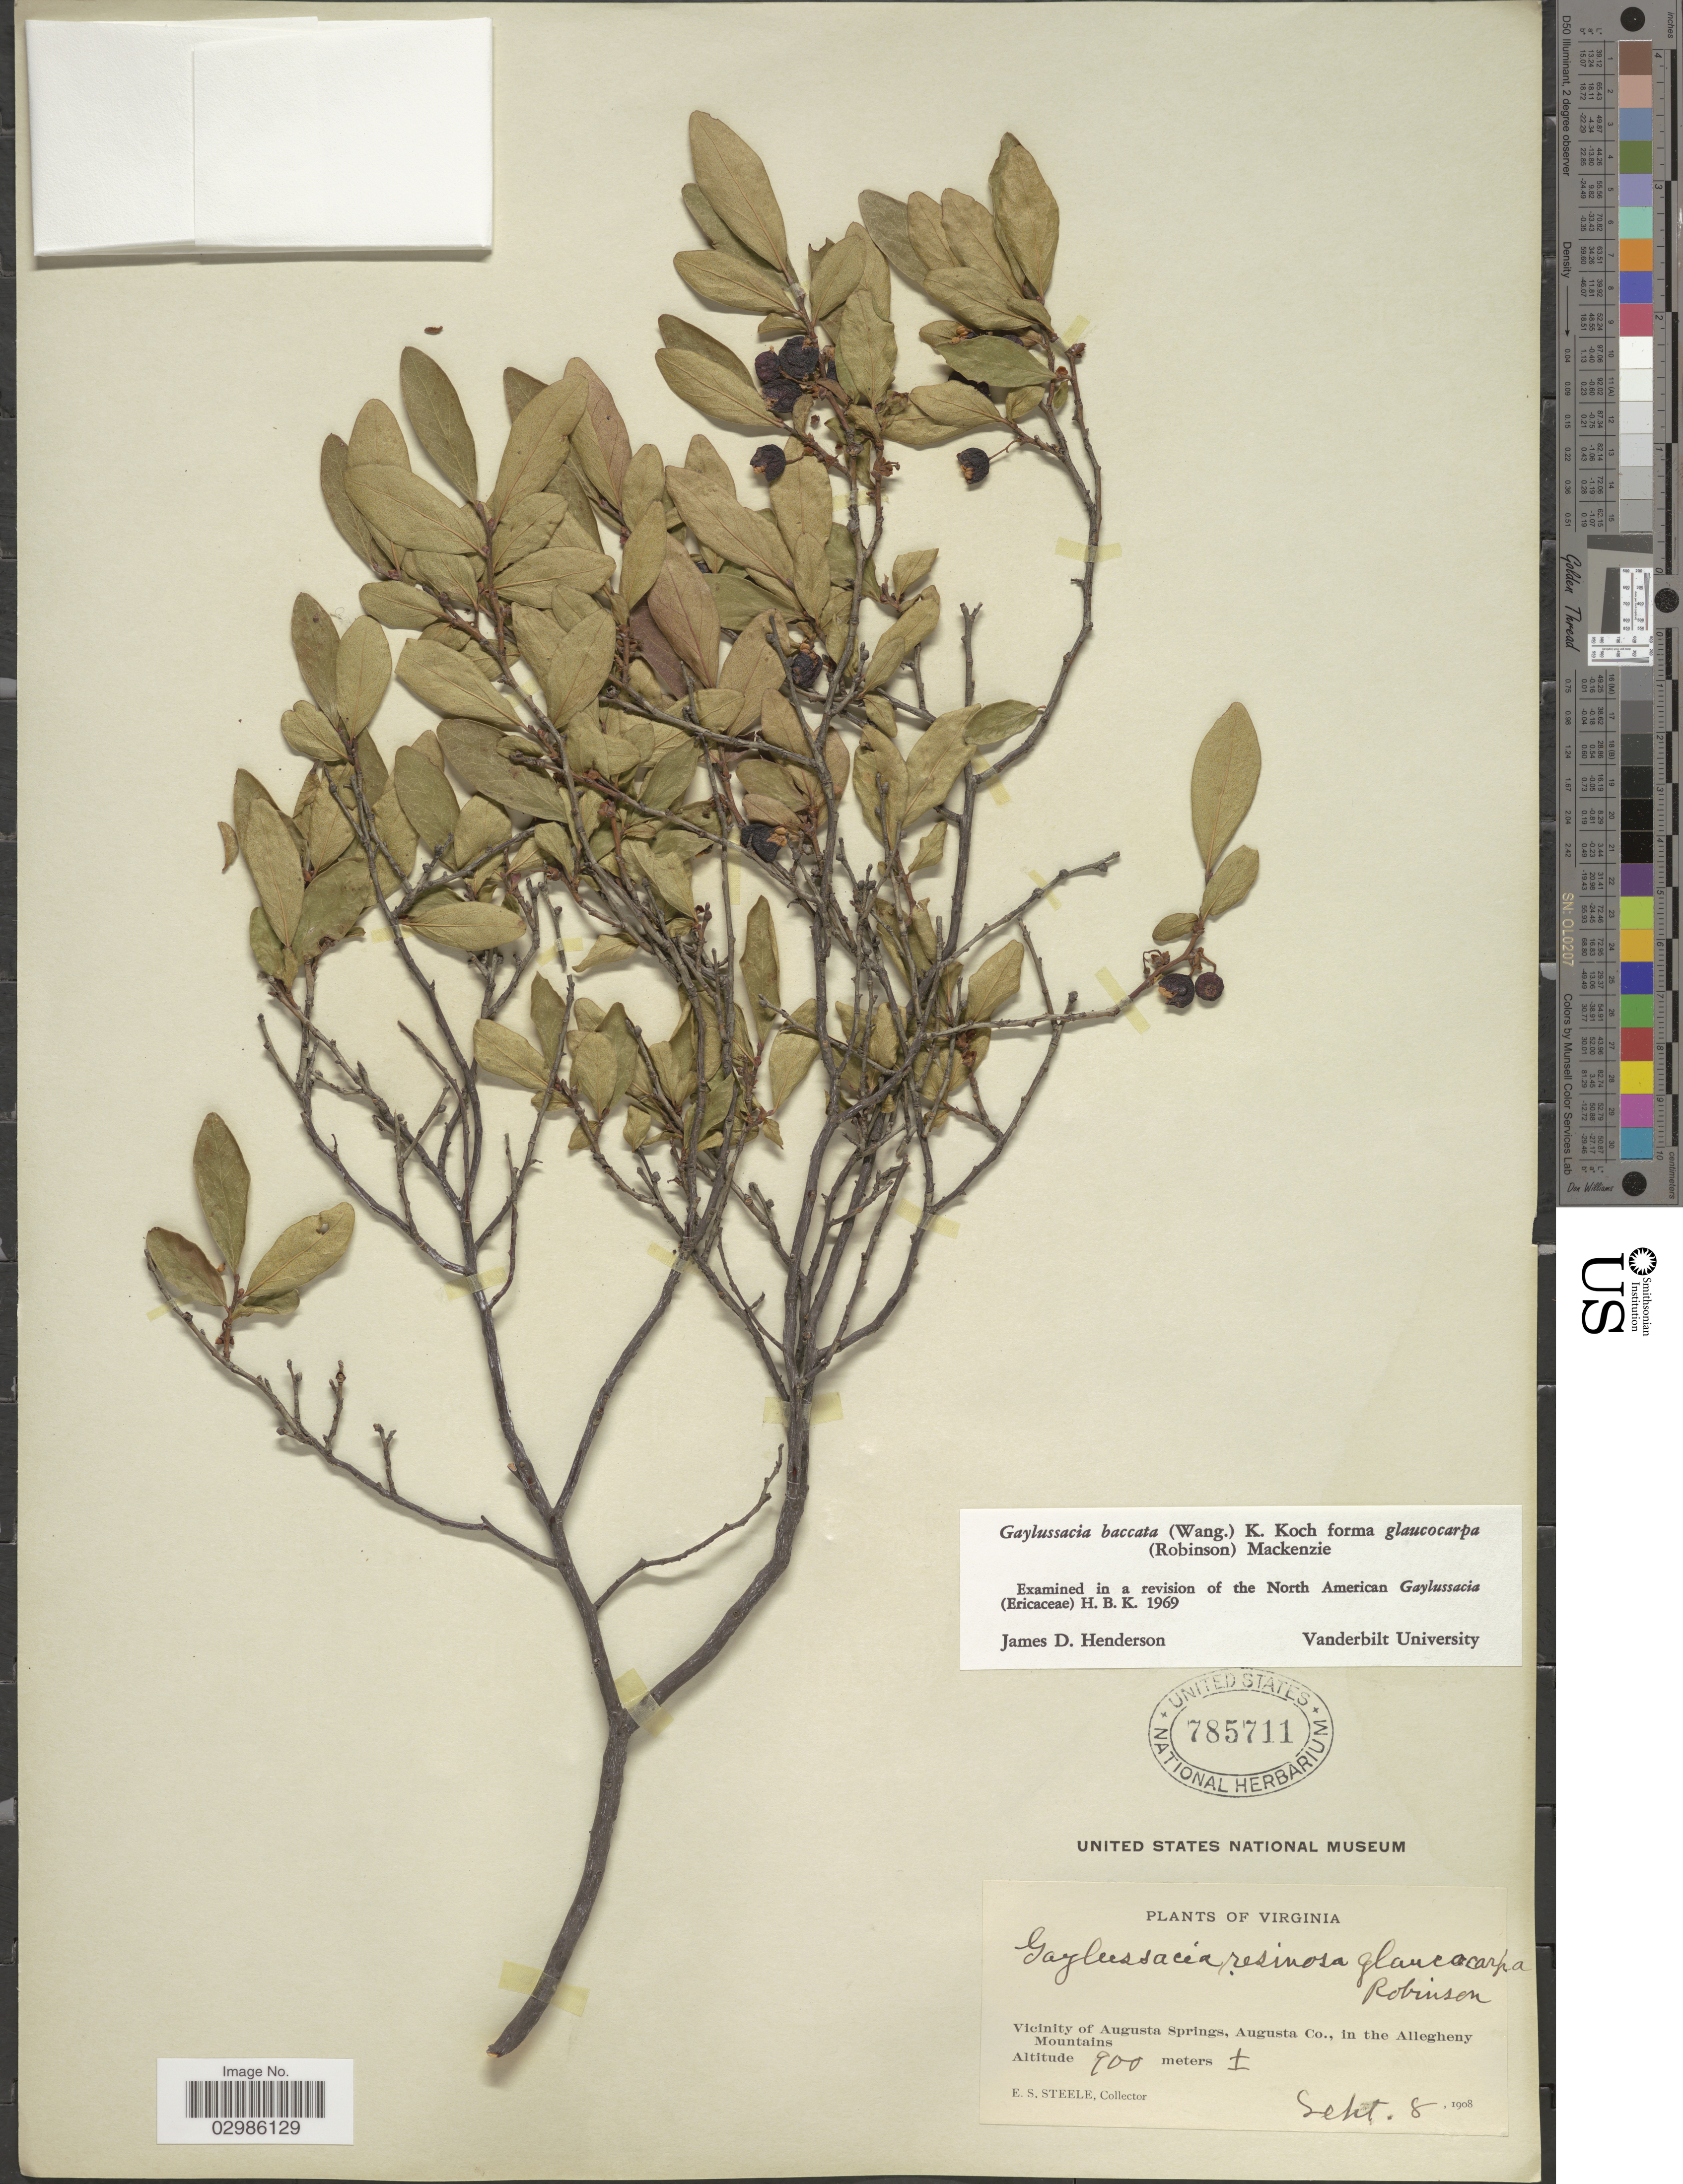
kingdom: Plantae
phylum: Tracheophyta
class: Magnoliopsida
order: Ericales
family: Ericaceae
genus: Gaylussacia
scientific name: Gaylussacia baccata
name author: (Wangenh.) K. Koch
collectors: E. Steele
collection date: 1908-09-08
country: United States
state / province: Virginia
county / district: Augusta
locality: Vicinity of Augusta Springs, Augusta Co., in the Allegheny Mountains.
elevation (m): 900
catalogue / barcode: US 785711